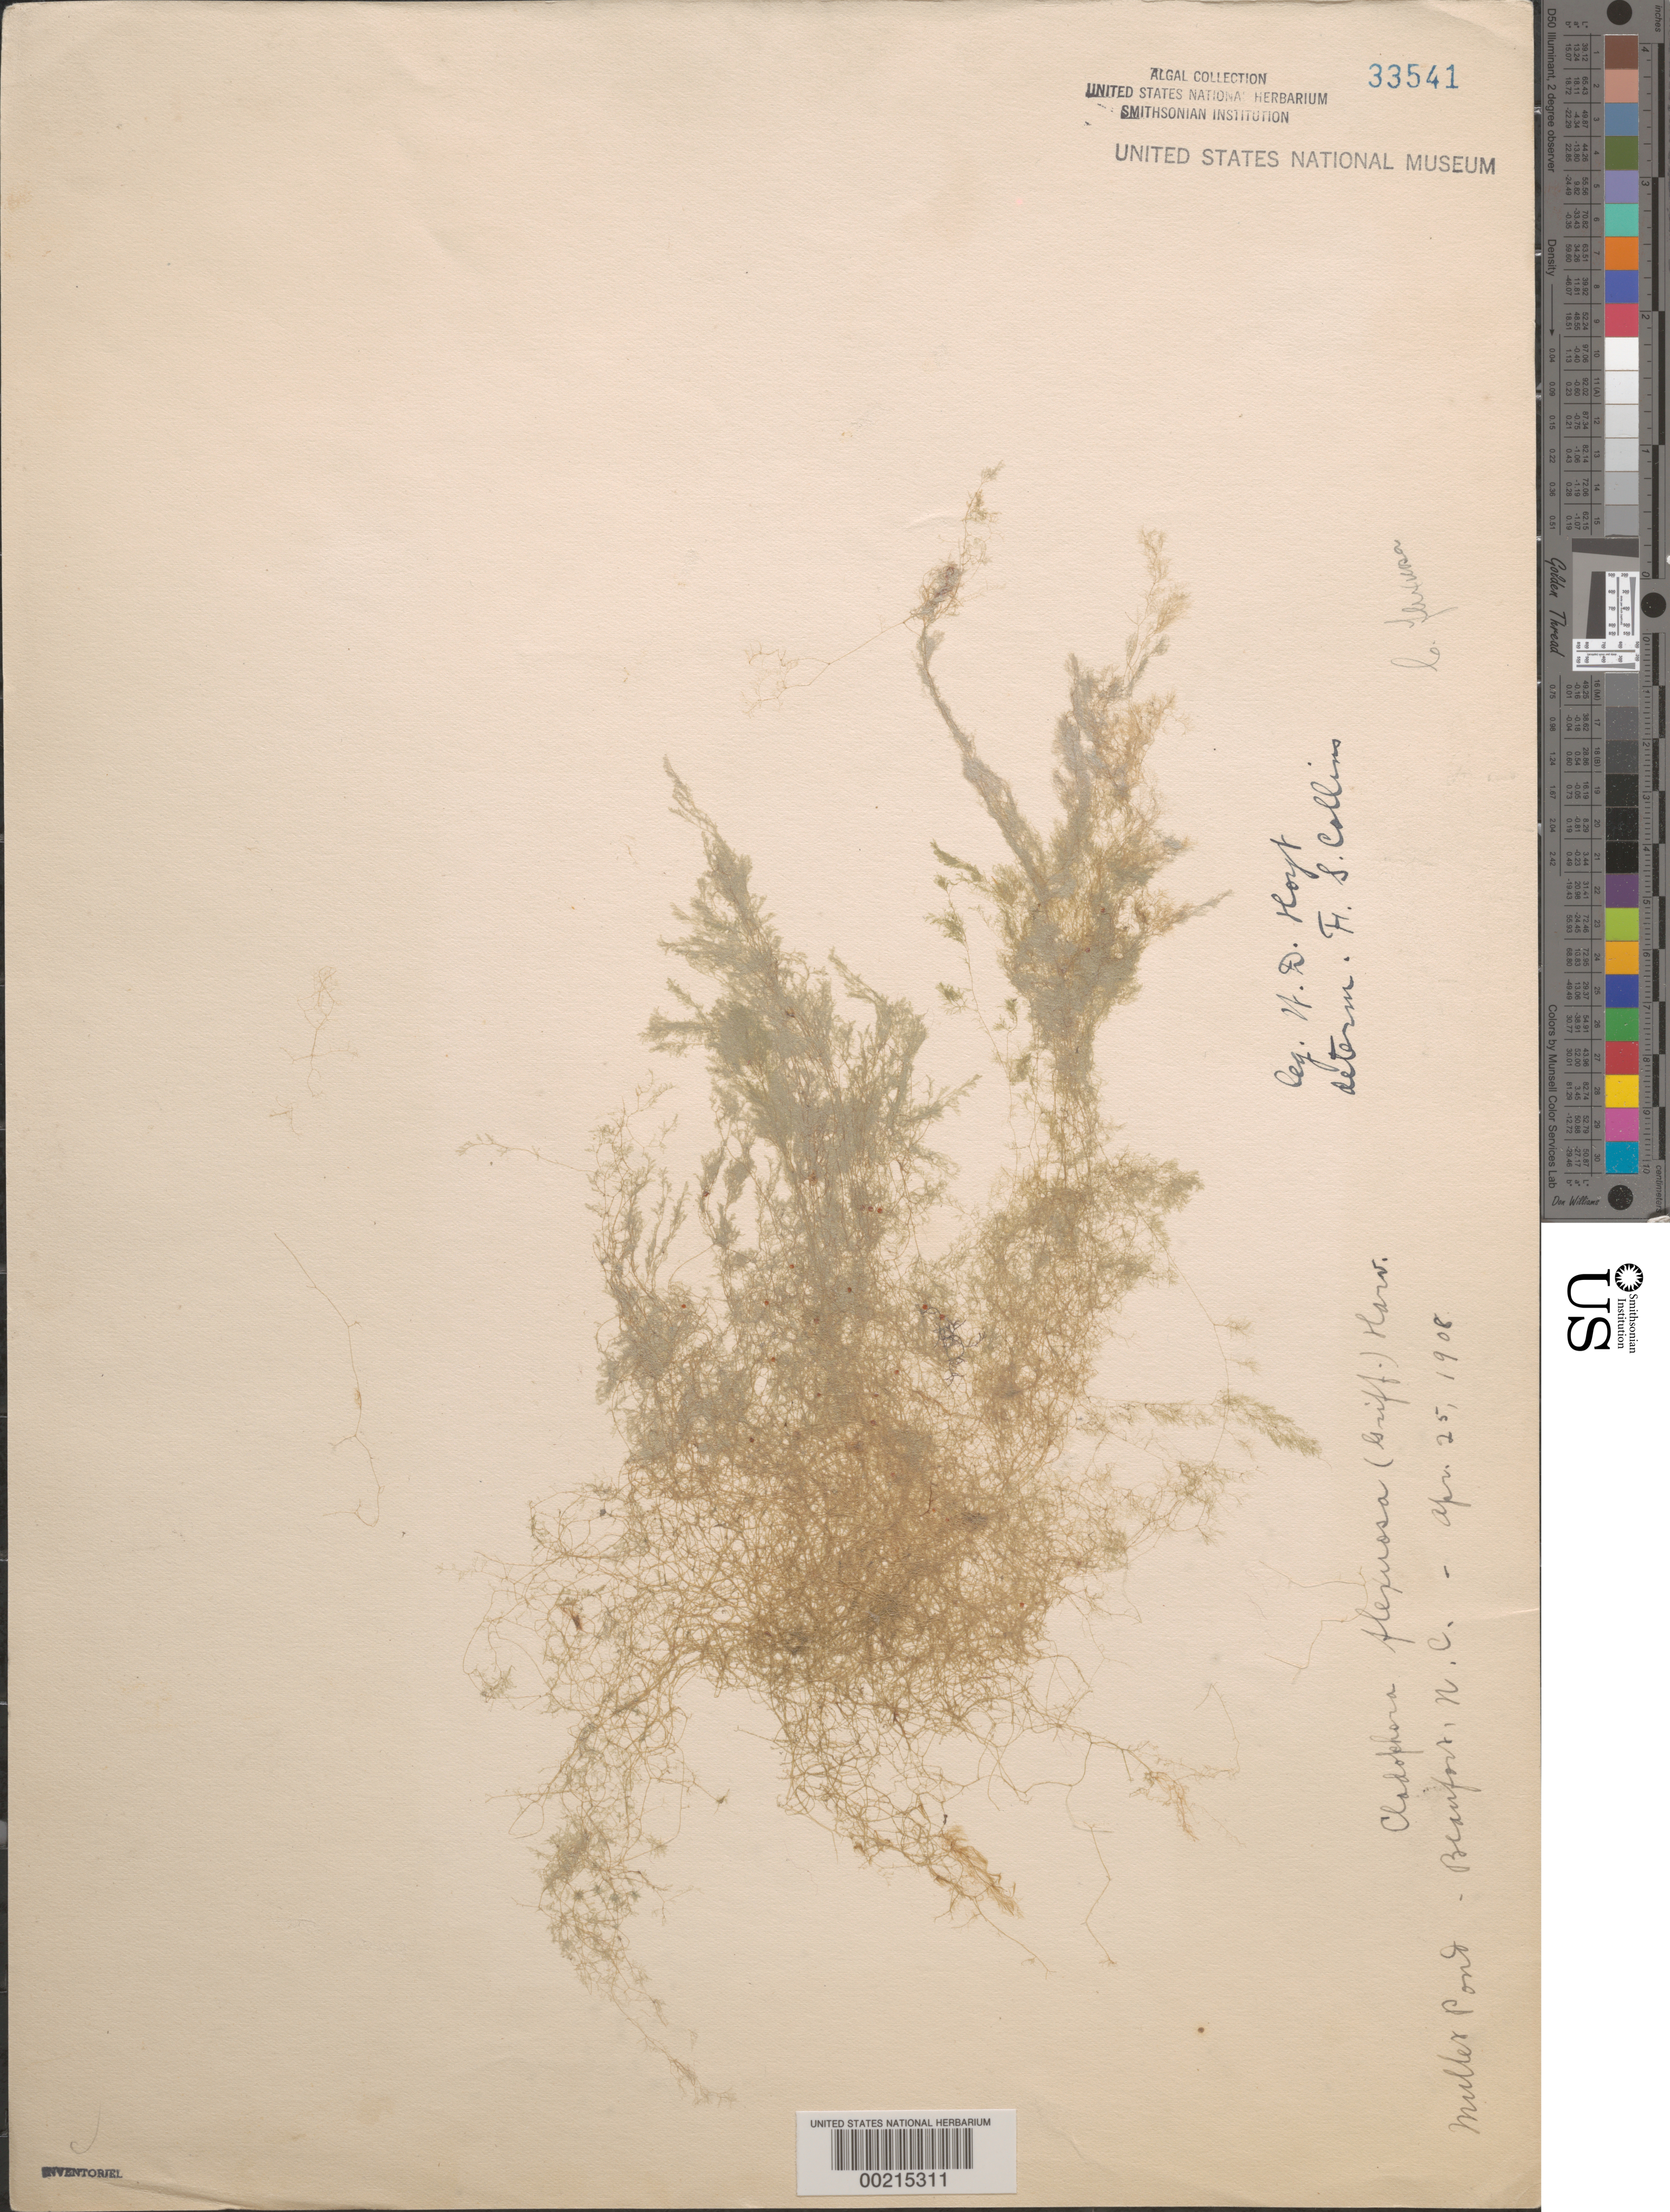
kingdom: Plantae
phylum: Chlorophyta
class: Ulvophyceae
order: Cladophorales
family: Cladophoraceae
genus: Cladophora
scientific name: Cladophora flexuosa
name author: (O.F. Muell.) Kütz.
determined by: Collins, Frank S.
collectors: W. D. Hoyt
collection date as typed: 25 Apr 1908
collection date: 1908-04-25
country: United States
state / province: North Carolina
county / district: Carteret County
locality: Beaufort, Mullet Pond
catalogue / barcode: US 33541